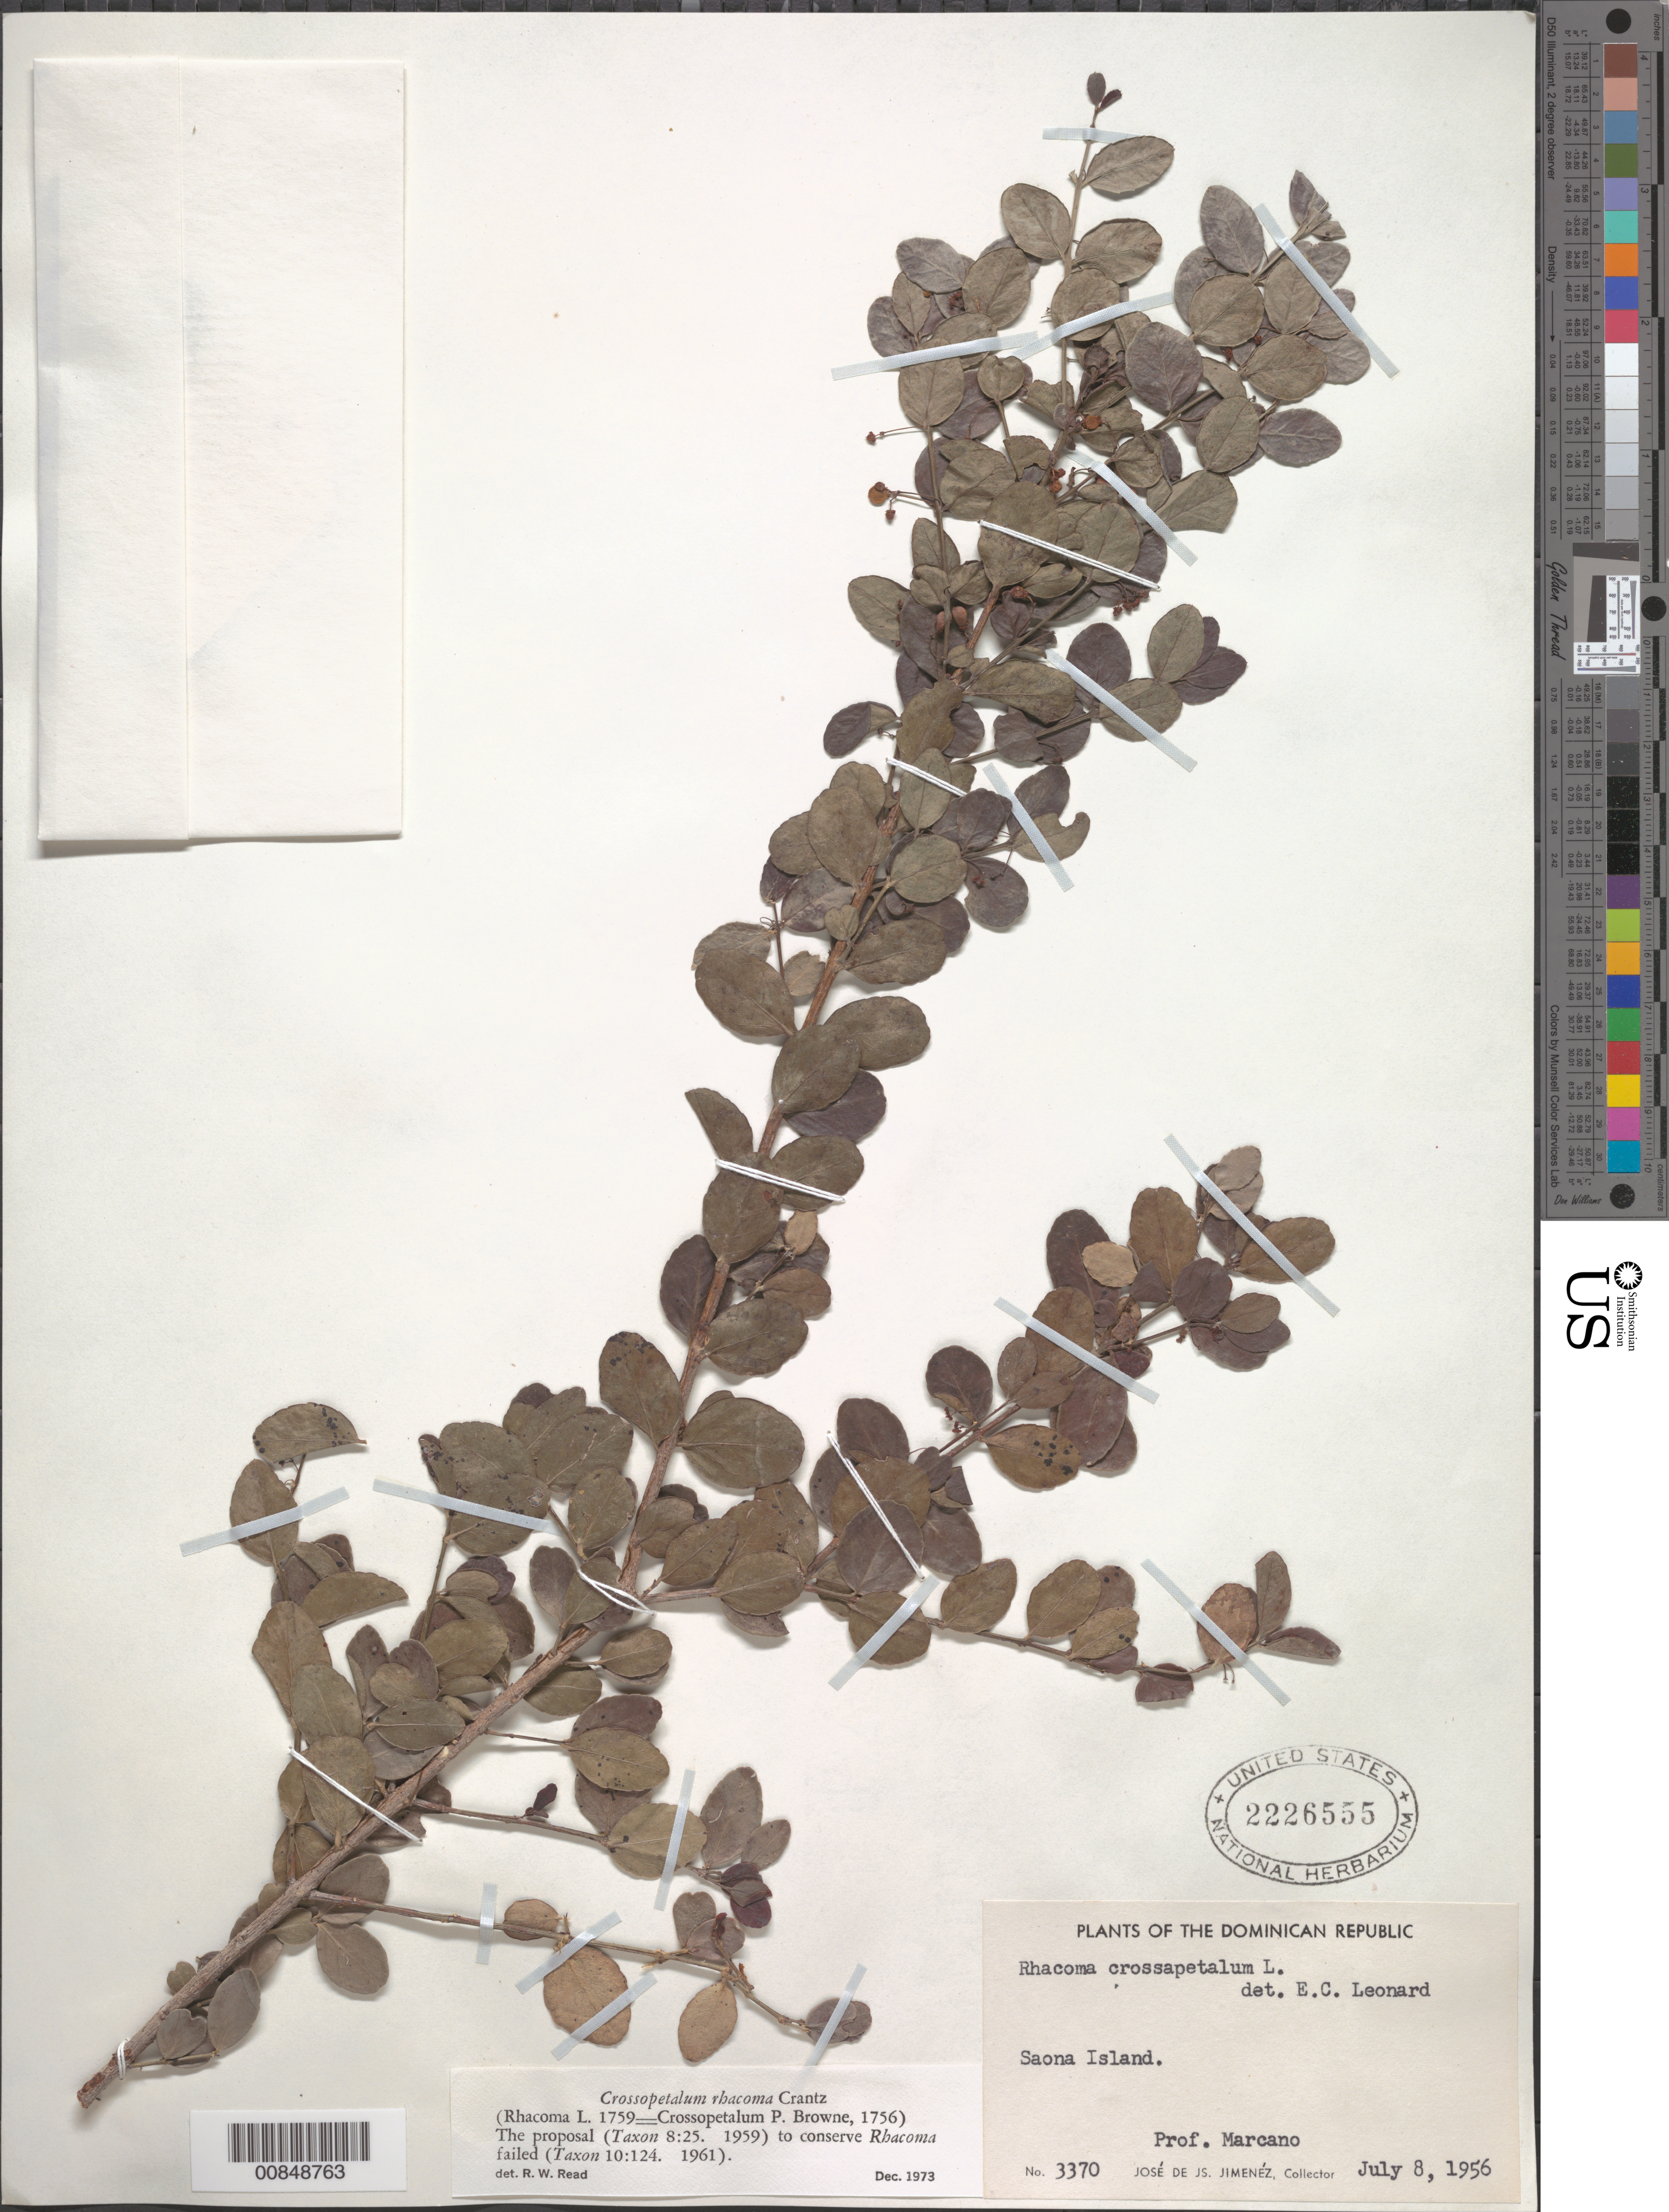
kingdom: Plantae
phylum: Tracheophyta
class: Magnoliopsida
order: Celastrales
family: Celastraceae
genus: Crossopetalum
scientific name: Crossopetalum rhacoma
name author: Crantz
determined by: Read, Robert W., (US), NMNH (UNITED STATES)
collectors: E. J. Marcano F. & J. J. Jiménez Almonte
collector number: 3370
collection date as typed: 08 Jul 1956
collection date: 1956-07-08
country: Dominican Republic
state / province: La Romana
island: Isla Saona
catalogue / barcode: US 2226555